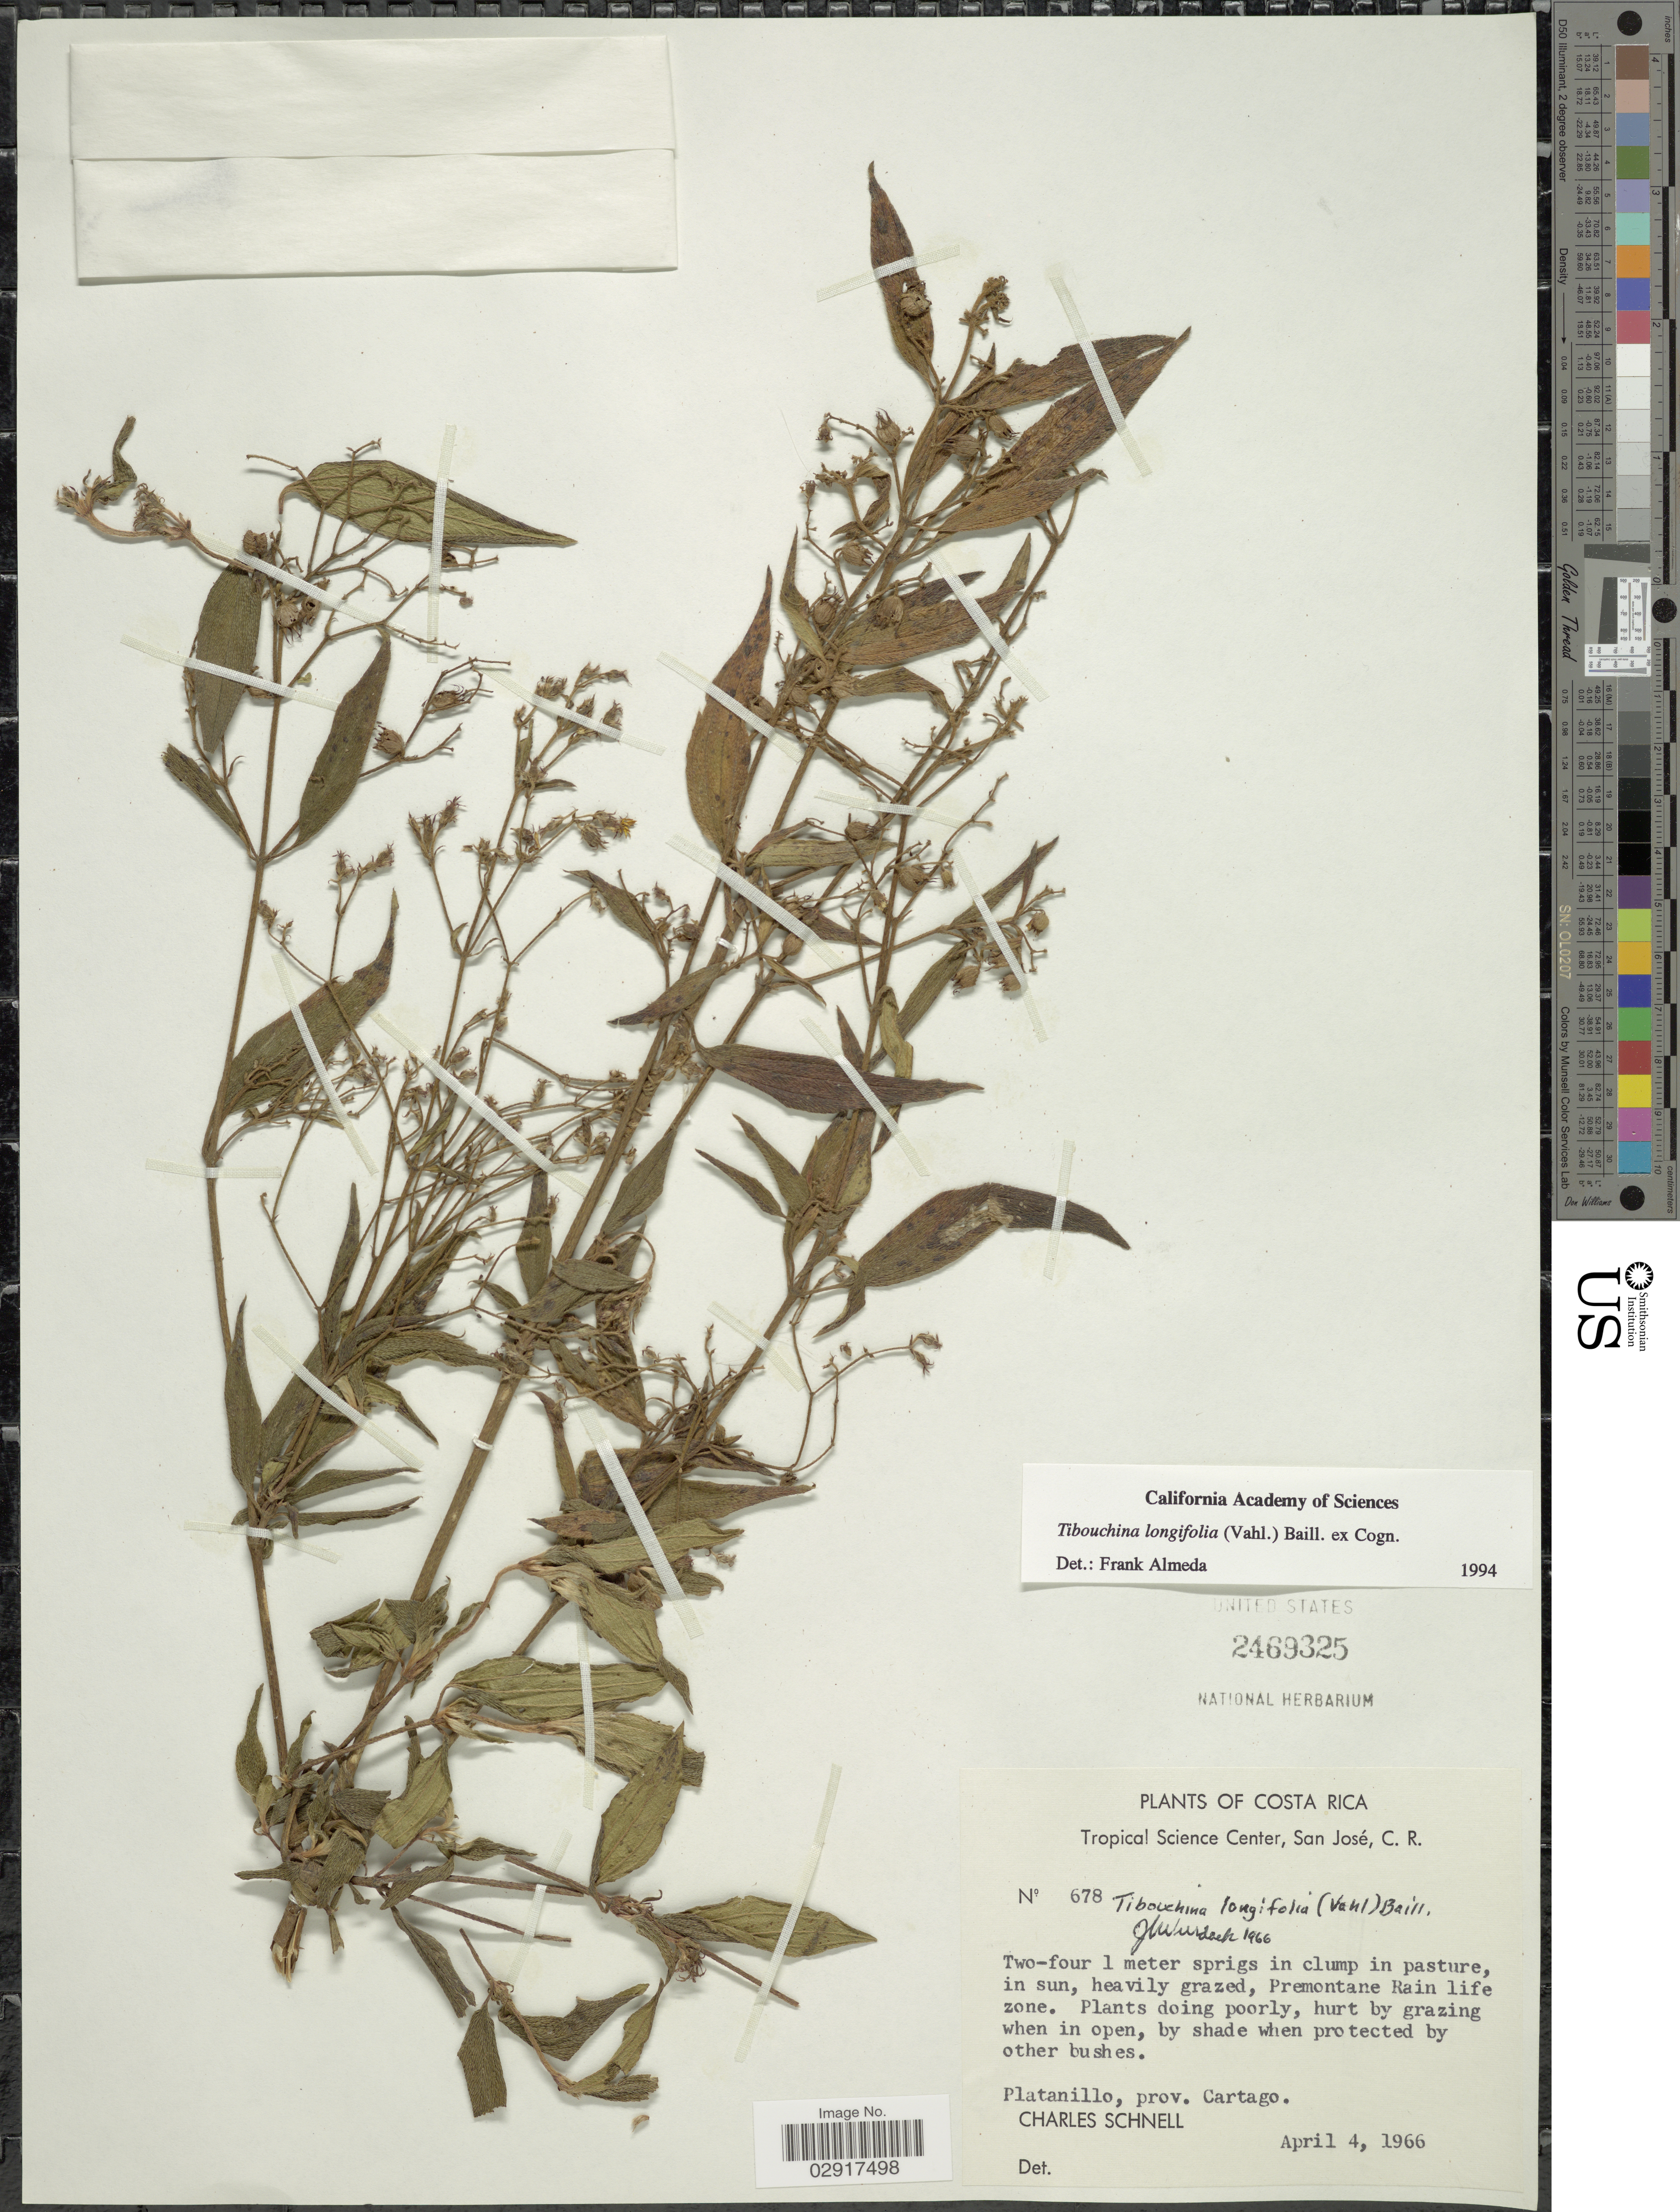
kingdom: Plantae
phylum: Tracheophyta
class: Magnoliopsida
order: Myrtales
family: Melastomataceae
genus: Chaetogastra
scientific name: Chaetogastra longifolia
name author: (Vahl) DC.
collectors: C. Schnell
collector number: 678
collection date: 1966-04-04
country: Costa Rica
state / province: Cartago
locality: Tropical Science Center, San José, C. R. Plantanillo, prov. Cartago.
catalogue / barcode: US 2469325